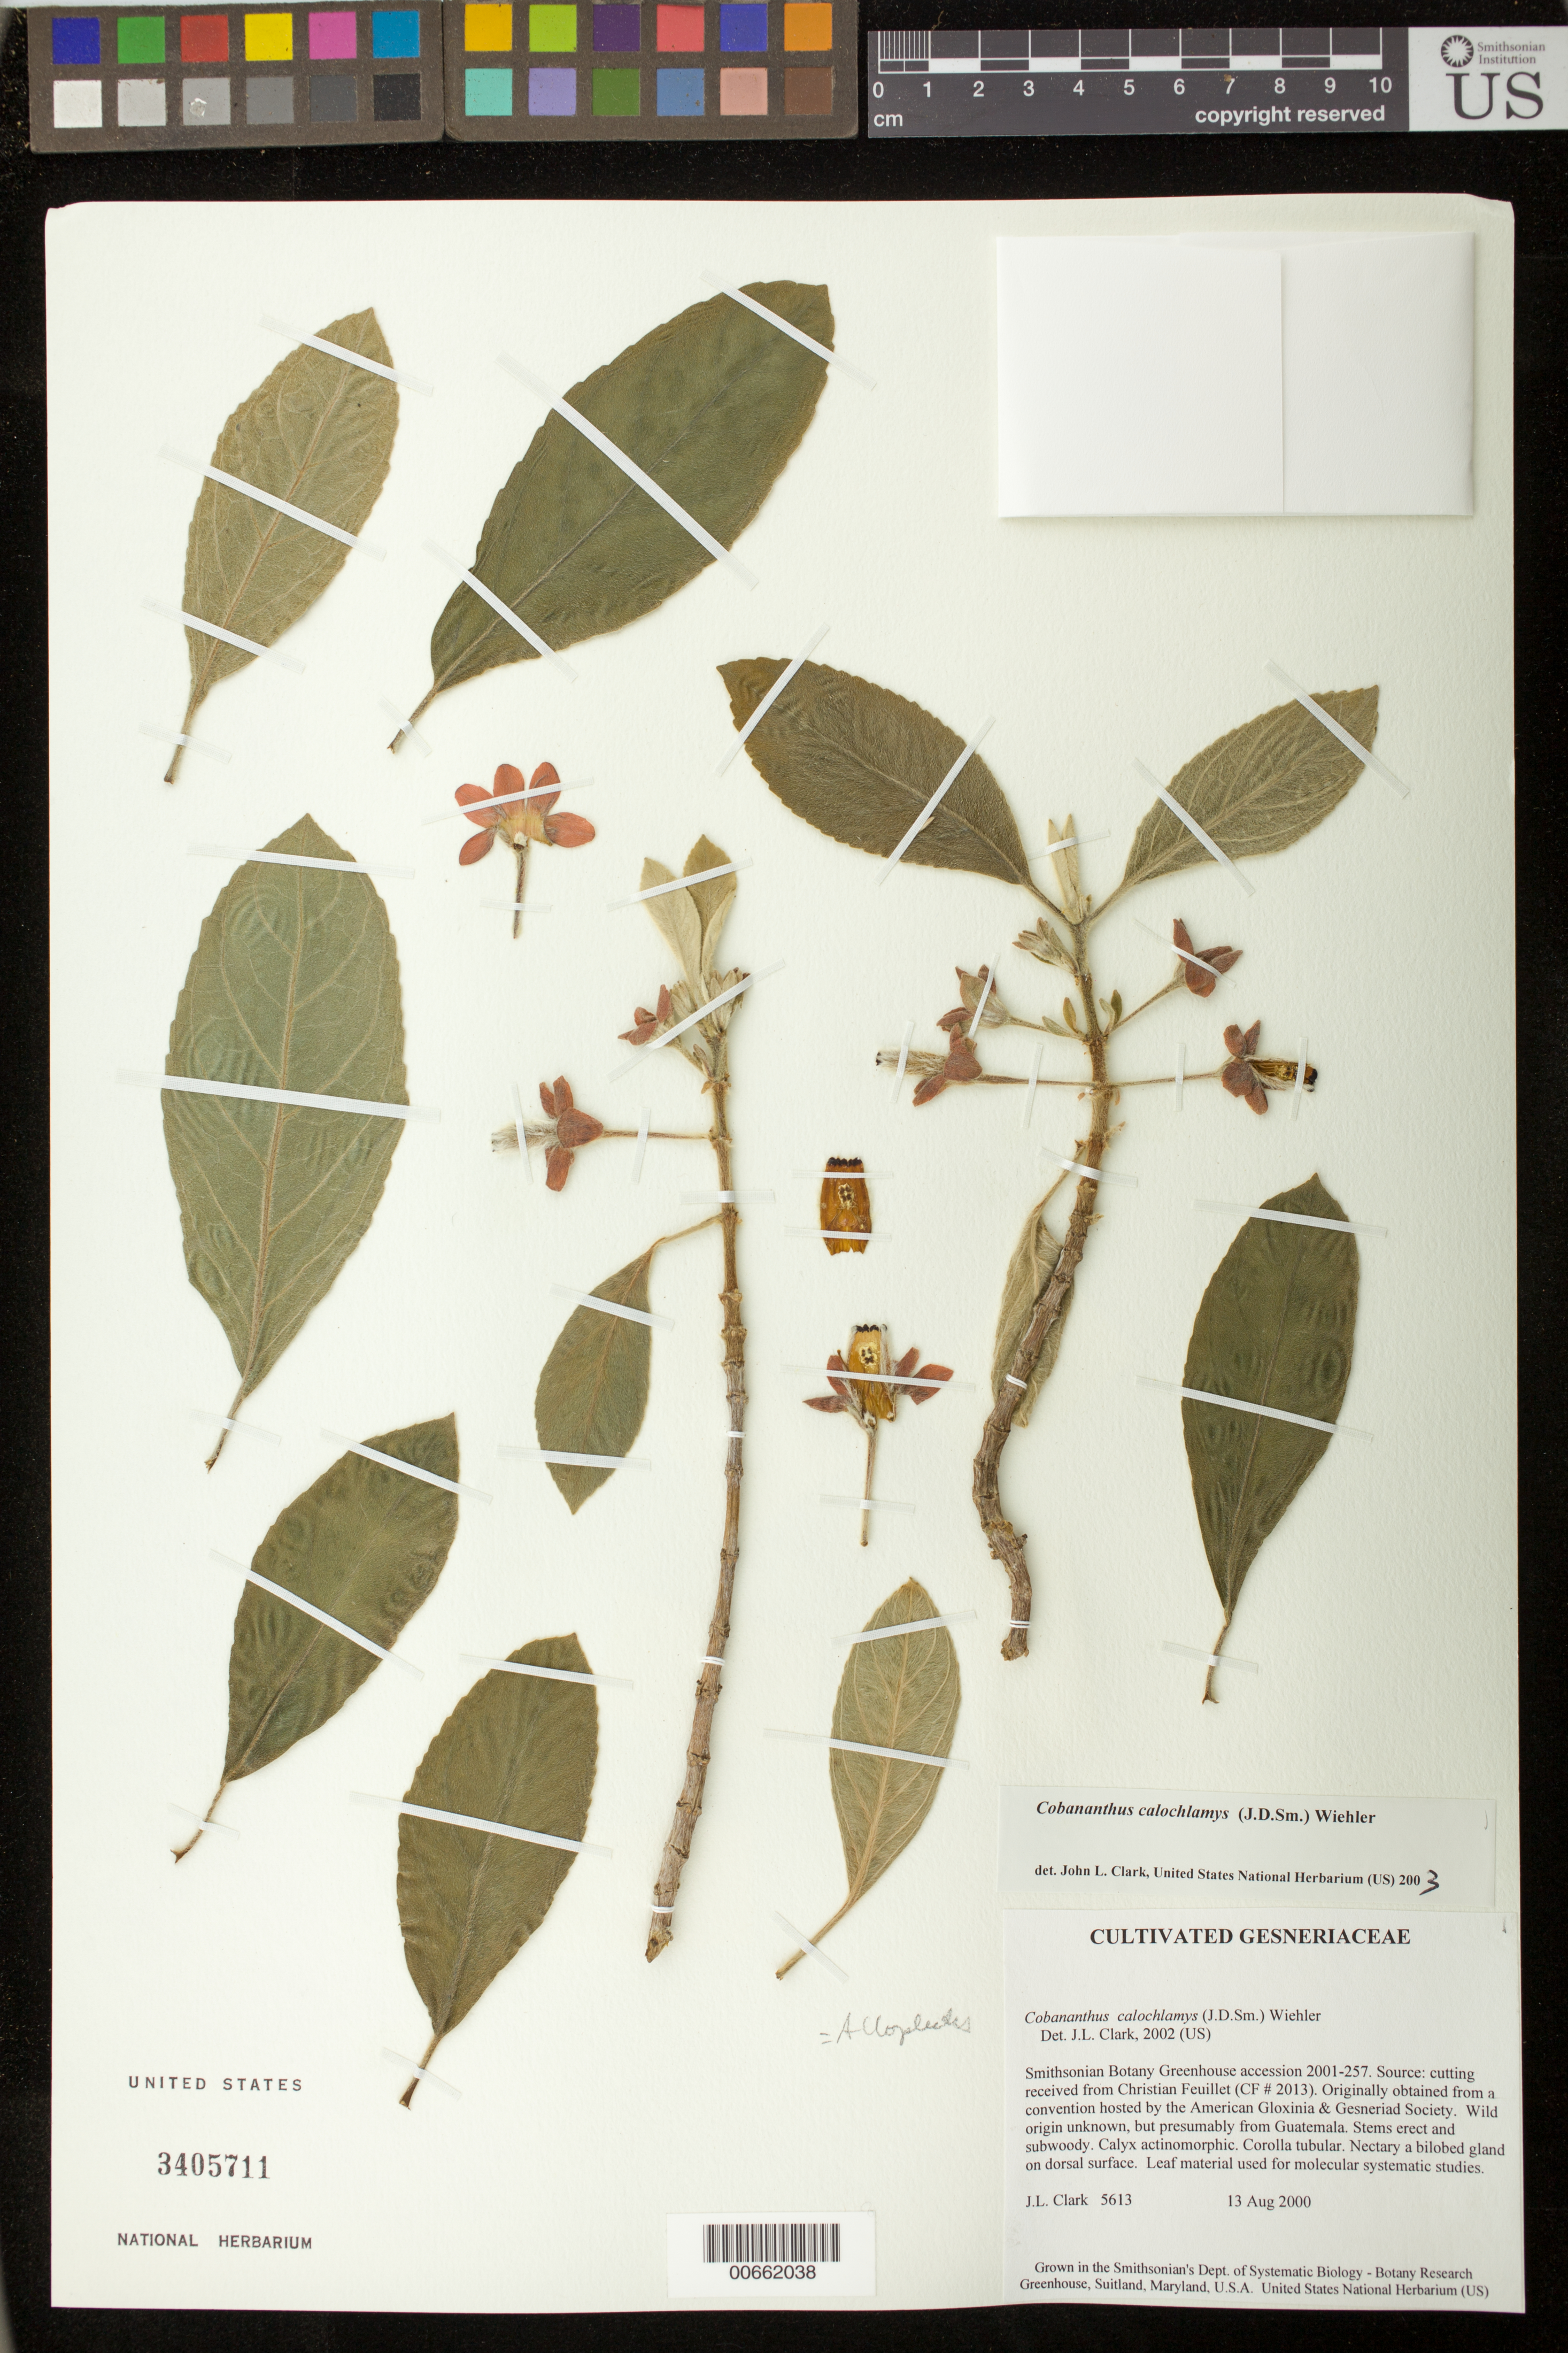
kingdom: Plantae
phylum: Tracheophyta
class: Magnoliopsida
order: Lamiales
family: Gesneriaceae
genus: Cobananthus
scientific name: Cobananthus calochlamys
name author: (Donn. Sm.) Wiehler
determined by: Clark, J. L., (SEL), The Marie Selby Botanical Garden (UNITED STATES)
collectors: J. L. Clark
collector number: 5613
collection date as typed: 13 Aug 2000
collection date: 2000-08-13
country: United States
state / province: Maryland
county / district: Prince George's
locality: Grown in the Smithsonian's Dept. of Systematic Biology-Botany Research Greenhouse, Suitland, Maryland, U.S.A.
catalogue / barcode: US 3405711